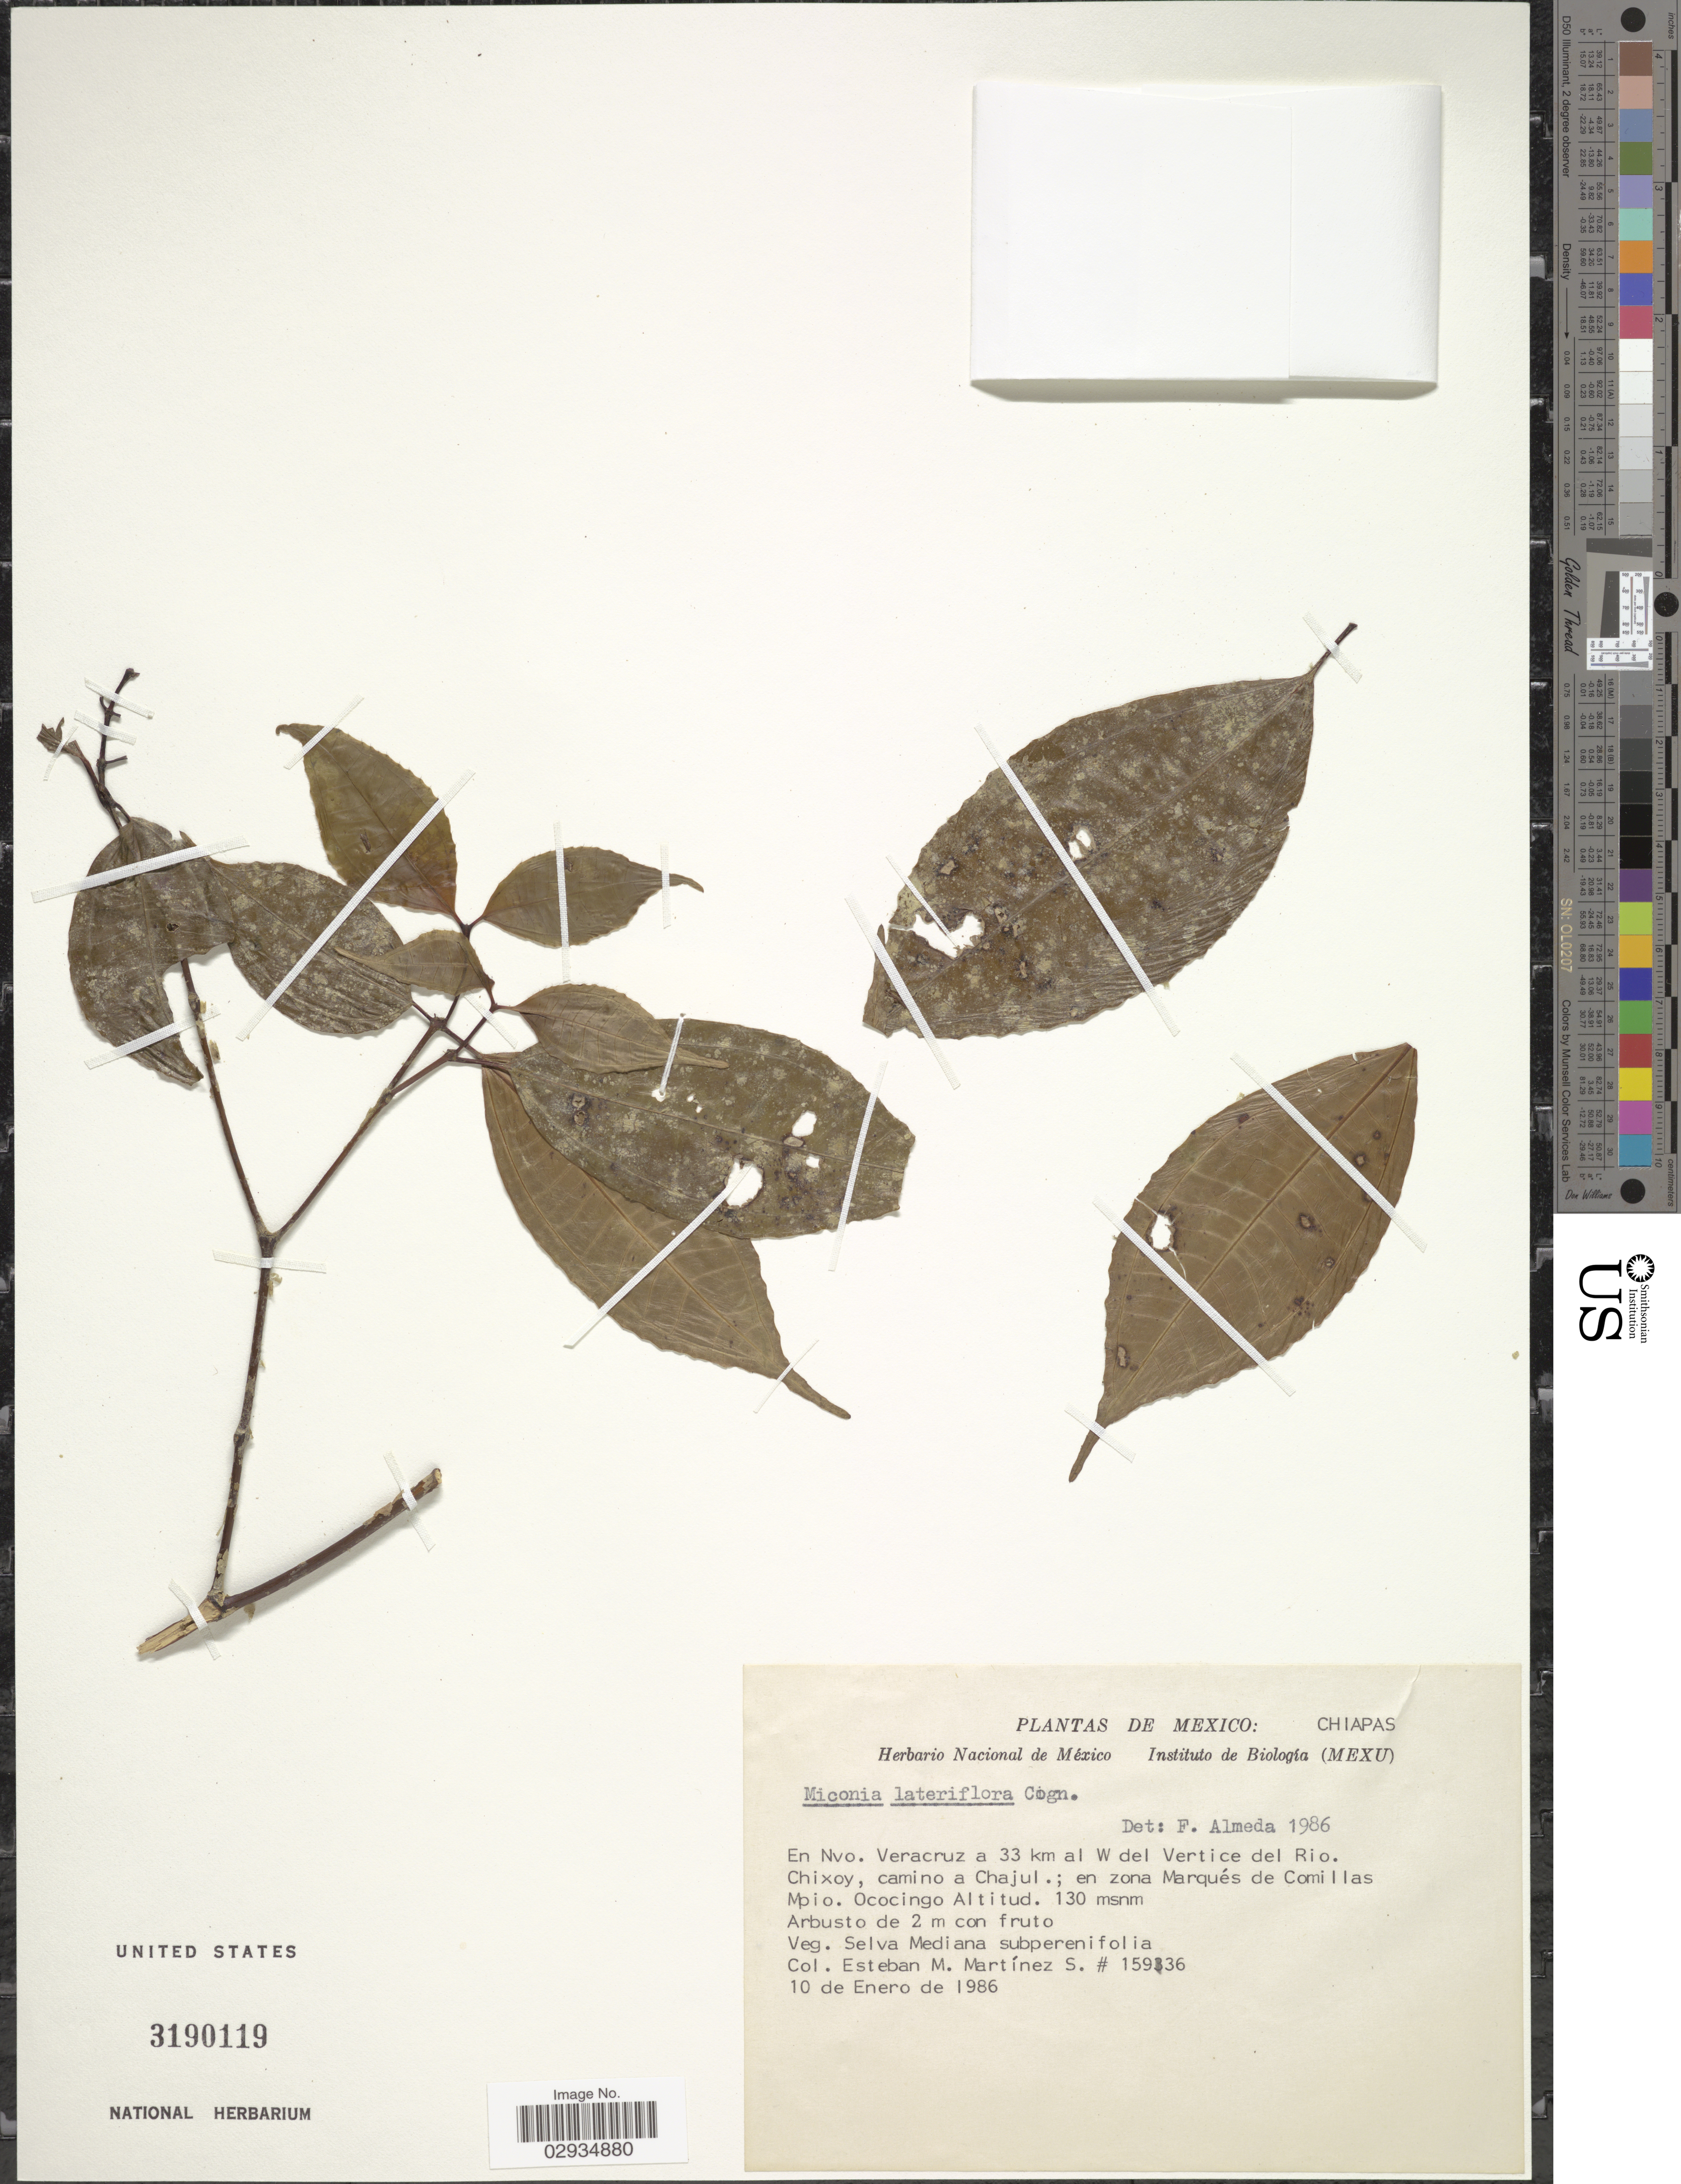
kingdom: Plantae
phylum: Tracheophyta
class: Magnoliopsida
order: Myrtales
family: Melastomataceae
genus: Miconia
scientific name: Miconia lateriflora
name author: Cogn.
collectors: E. M. Martínez S.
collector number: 159336?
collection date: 1986-01-10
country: Mexico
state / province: Chiapas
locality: En Nvo. Veracruz a 33 km al W del Vertice del Rio. Chixoy, camino a Chajul.; en zona Marqués de Comillas. Mpio. Ococingo.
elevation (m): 130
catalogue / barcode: US 3190119